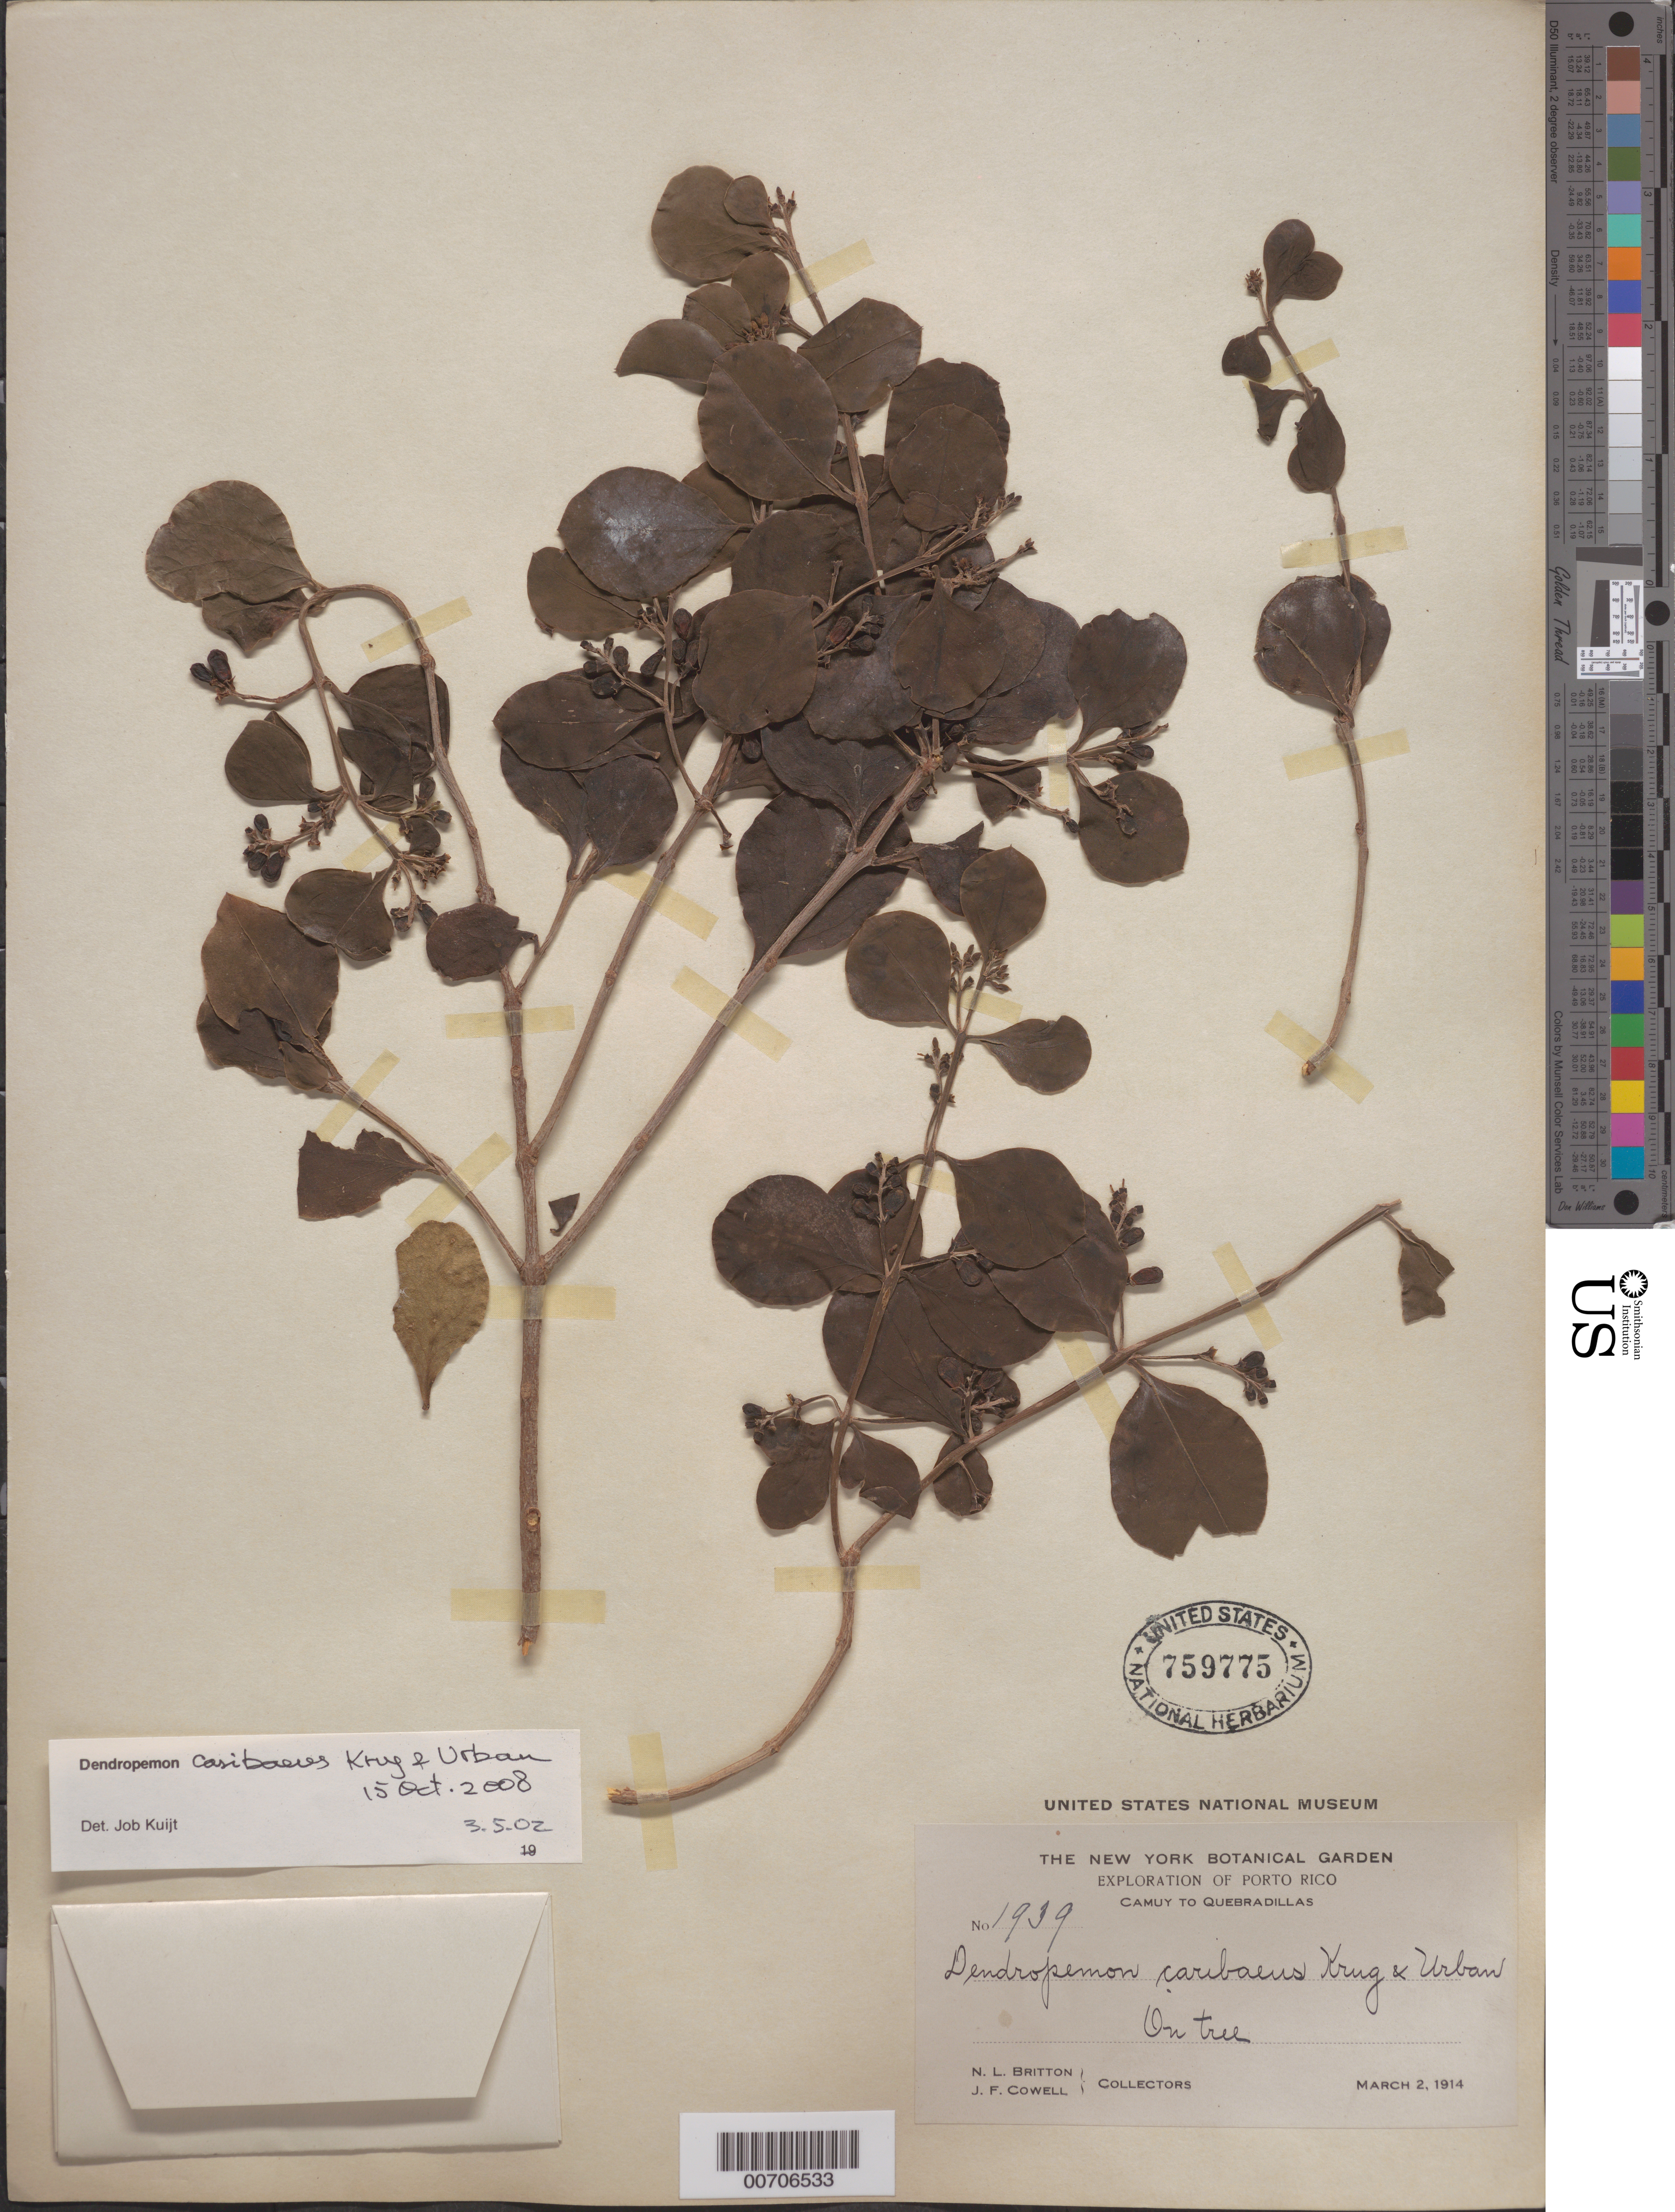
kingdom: Plantae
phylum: Tracheophyta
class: Magnoliopsida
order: Santalales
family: Loranthaceae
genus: Dendropemon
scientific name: Dendropemon caribaeus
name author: Krug & Urb.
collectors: N. Britton & J. F. Cowell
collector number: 1939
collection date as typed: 02 Mar 1914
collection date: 1914-03-02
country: Puerto Rico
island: Greater Antilles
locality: Camuy to Quebradillas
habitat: On tree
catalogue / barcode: US 759775